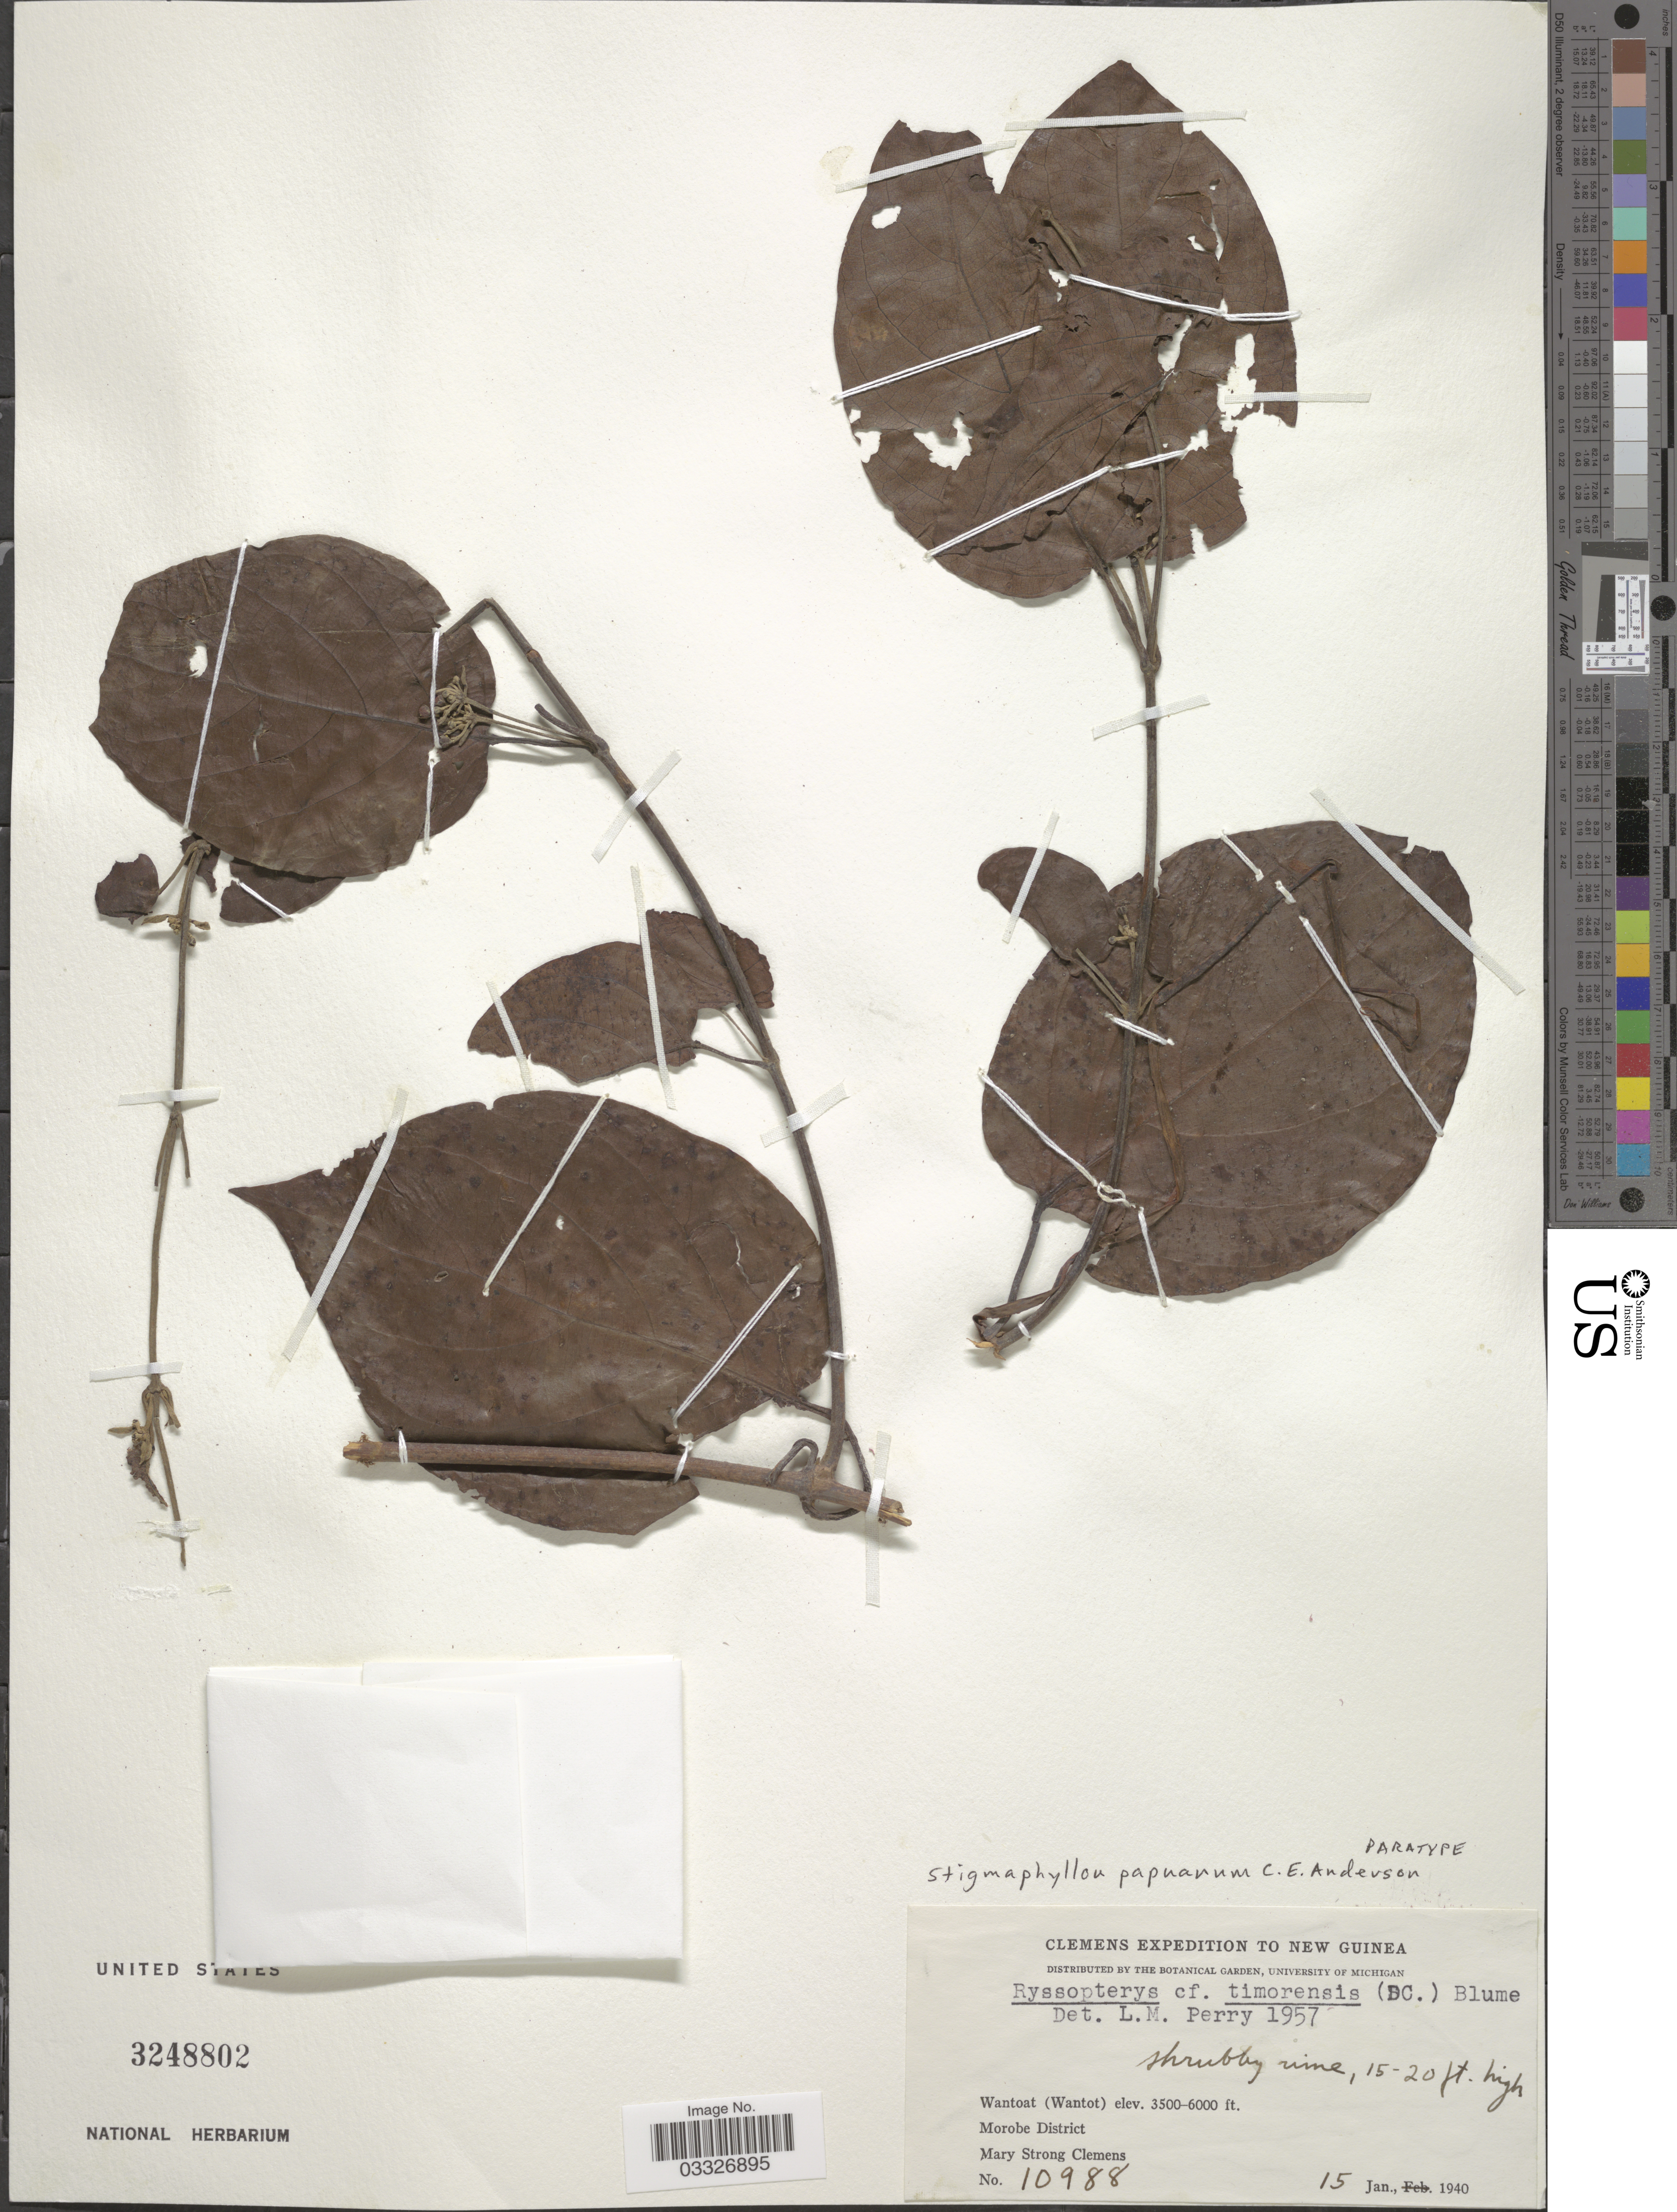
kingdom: Plantae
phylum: Tracheophyta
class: Magnoliopsida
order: Malpighiales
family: Malpighiaceae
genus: Stigmaphyllon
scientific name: Stigmaphyllon papuanum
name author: C.E. Anderson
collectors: M. S. Clemens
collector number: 10988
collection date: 1940-01-15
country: Papua New Guinea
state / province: Morobe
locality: New Guinea. Wantoat (Wantot). Morobe District.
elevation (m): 1067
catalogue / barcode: US 3248802